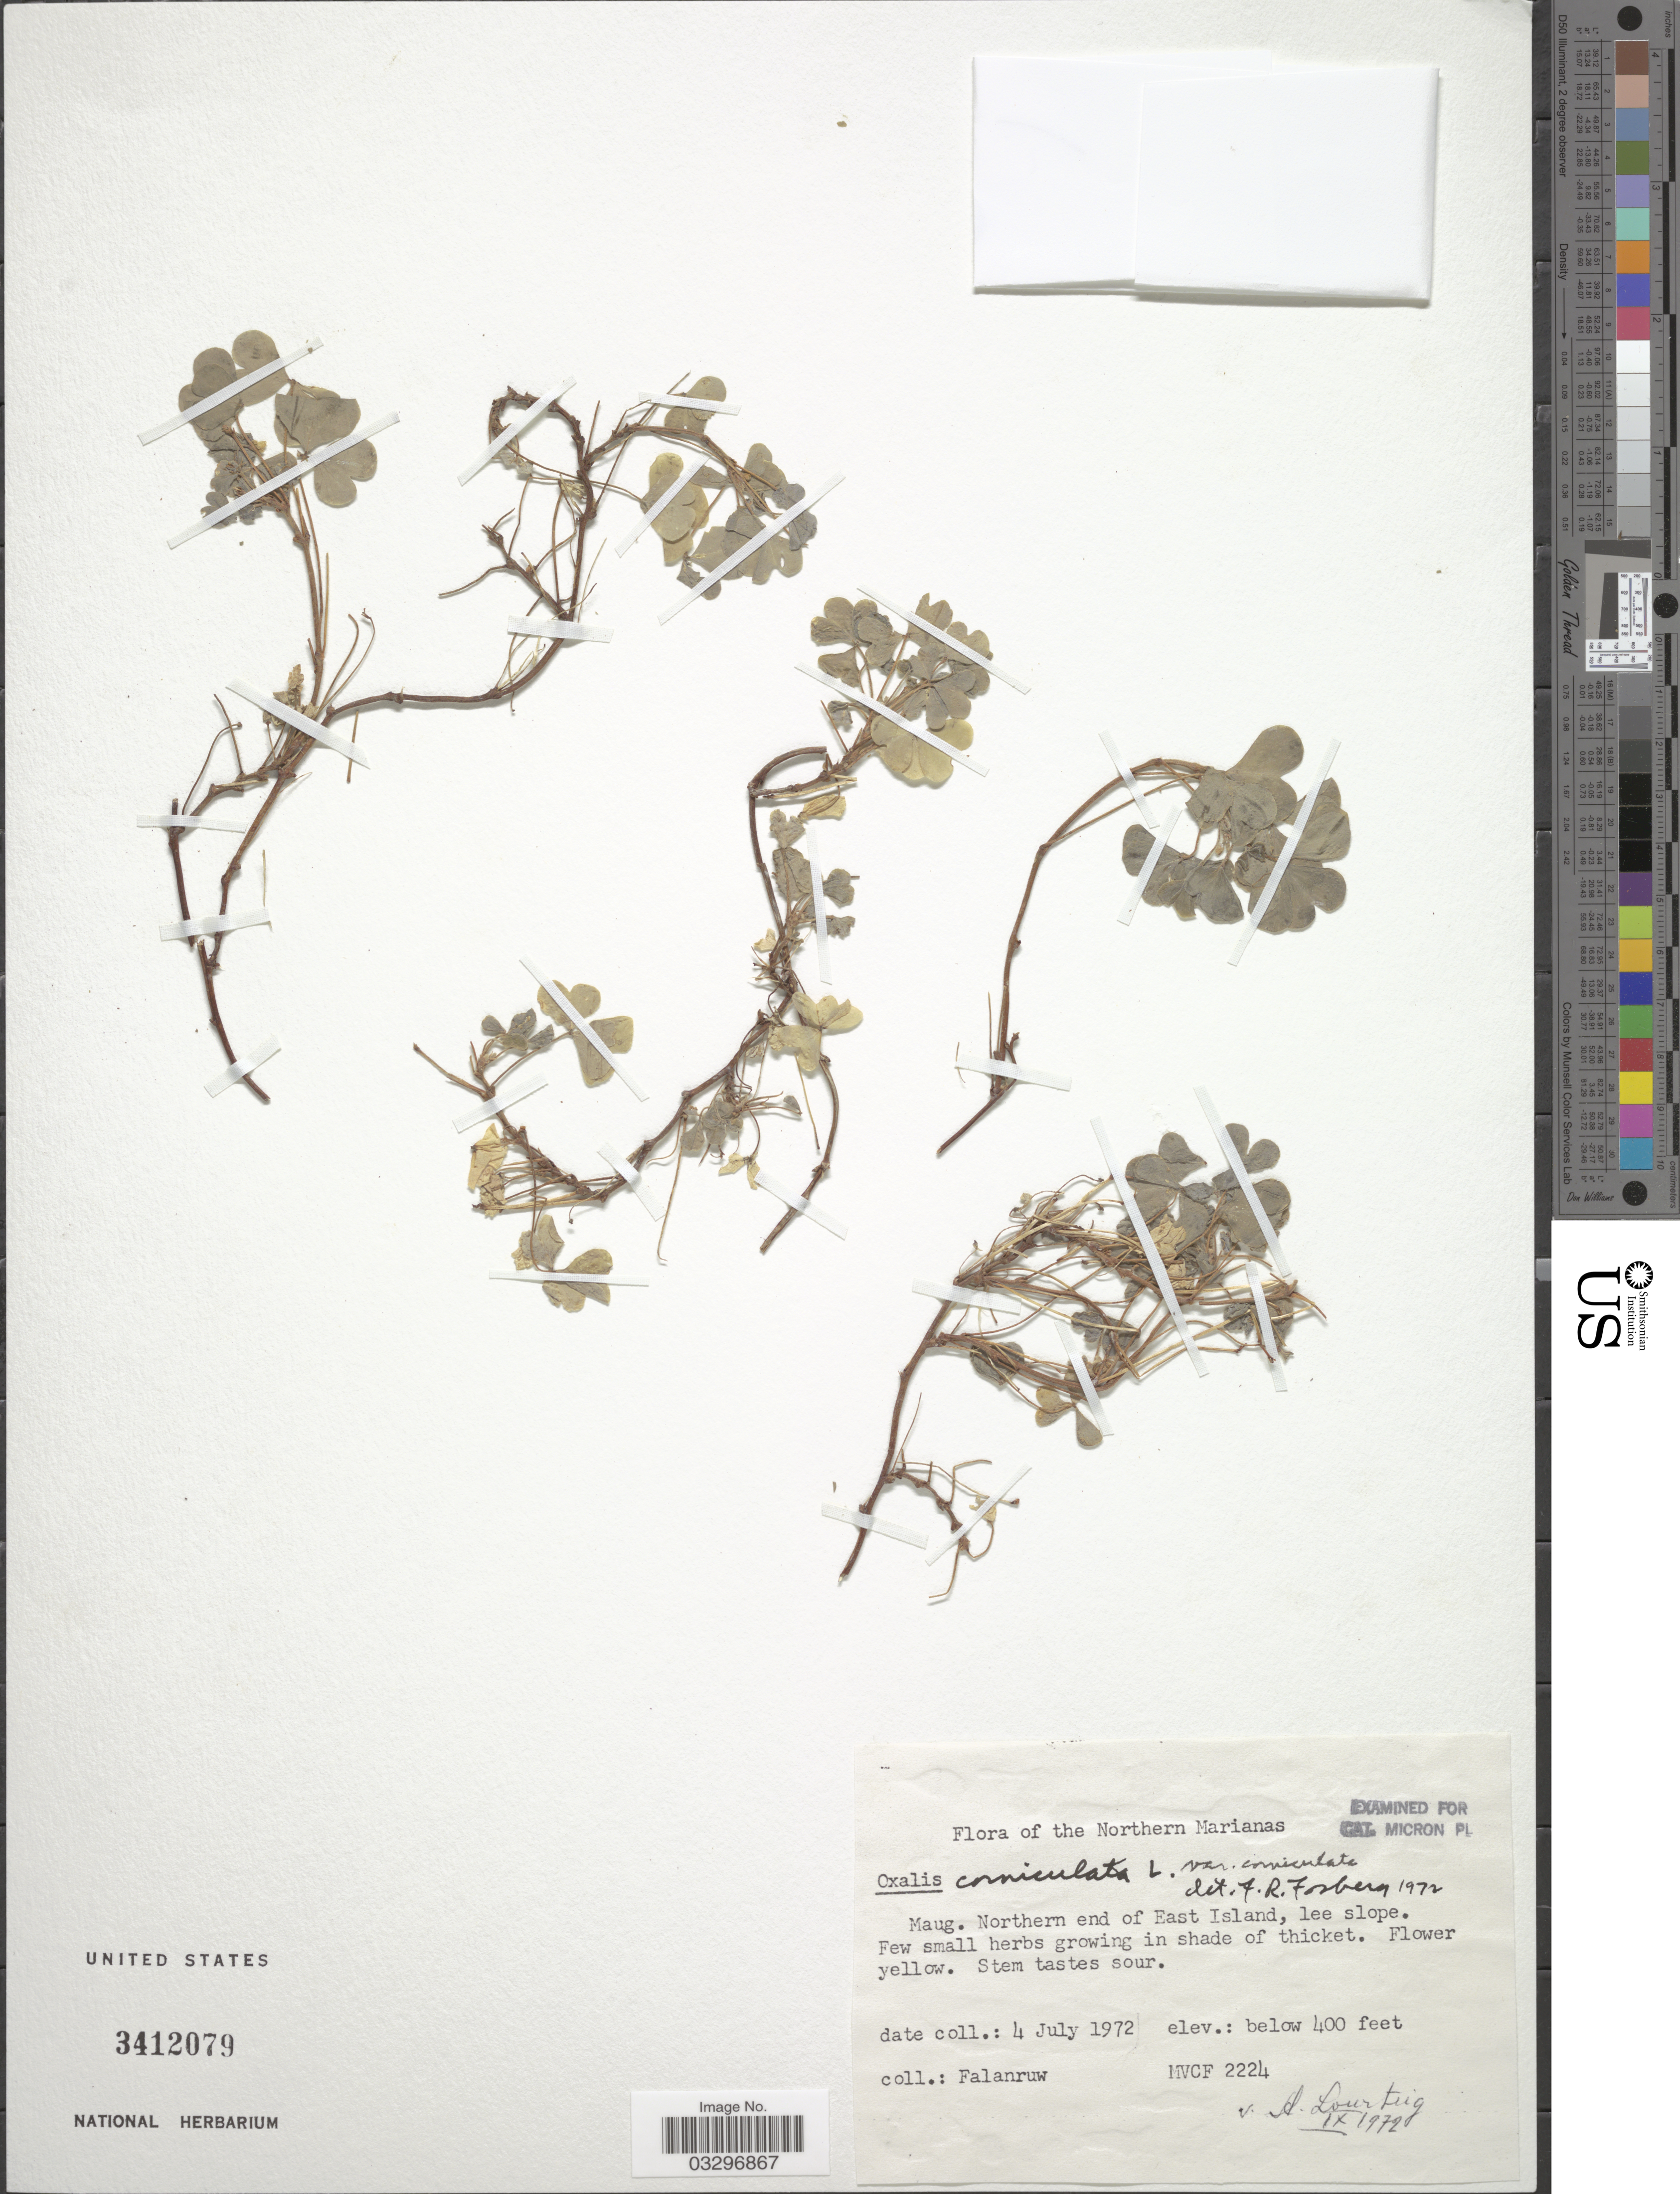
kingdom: Plantae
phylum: Tracheophyta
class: Magnoliopsida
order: Oxalidales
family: Oxalidaceae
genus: Oxalis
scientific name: Oxalis corniculata var. corniculata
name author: L.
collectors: M. V. Falanruw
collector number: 2224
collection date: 1972-07-04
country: Northern Mariana Islands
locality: Northern Marianas. Maug. Northern end of East Island, lee slope.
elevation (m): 122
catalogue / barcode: US 3412079